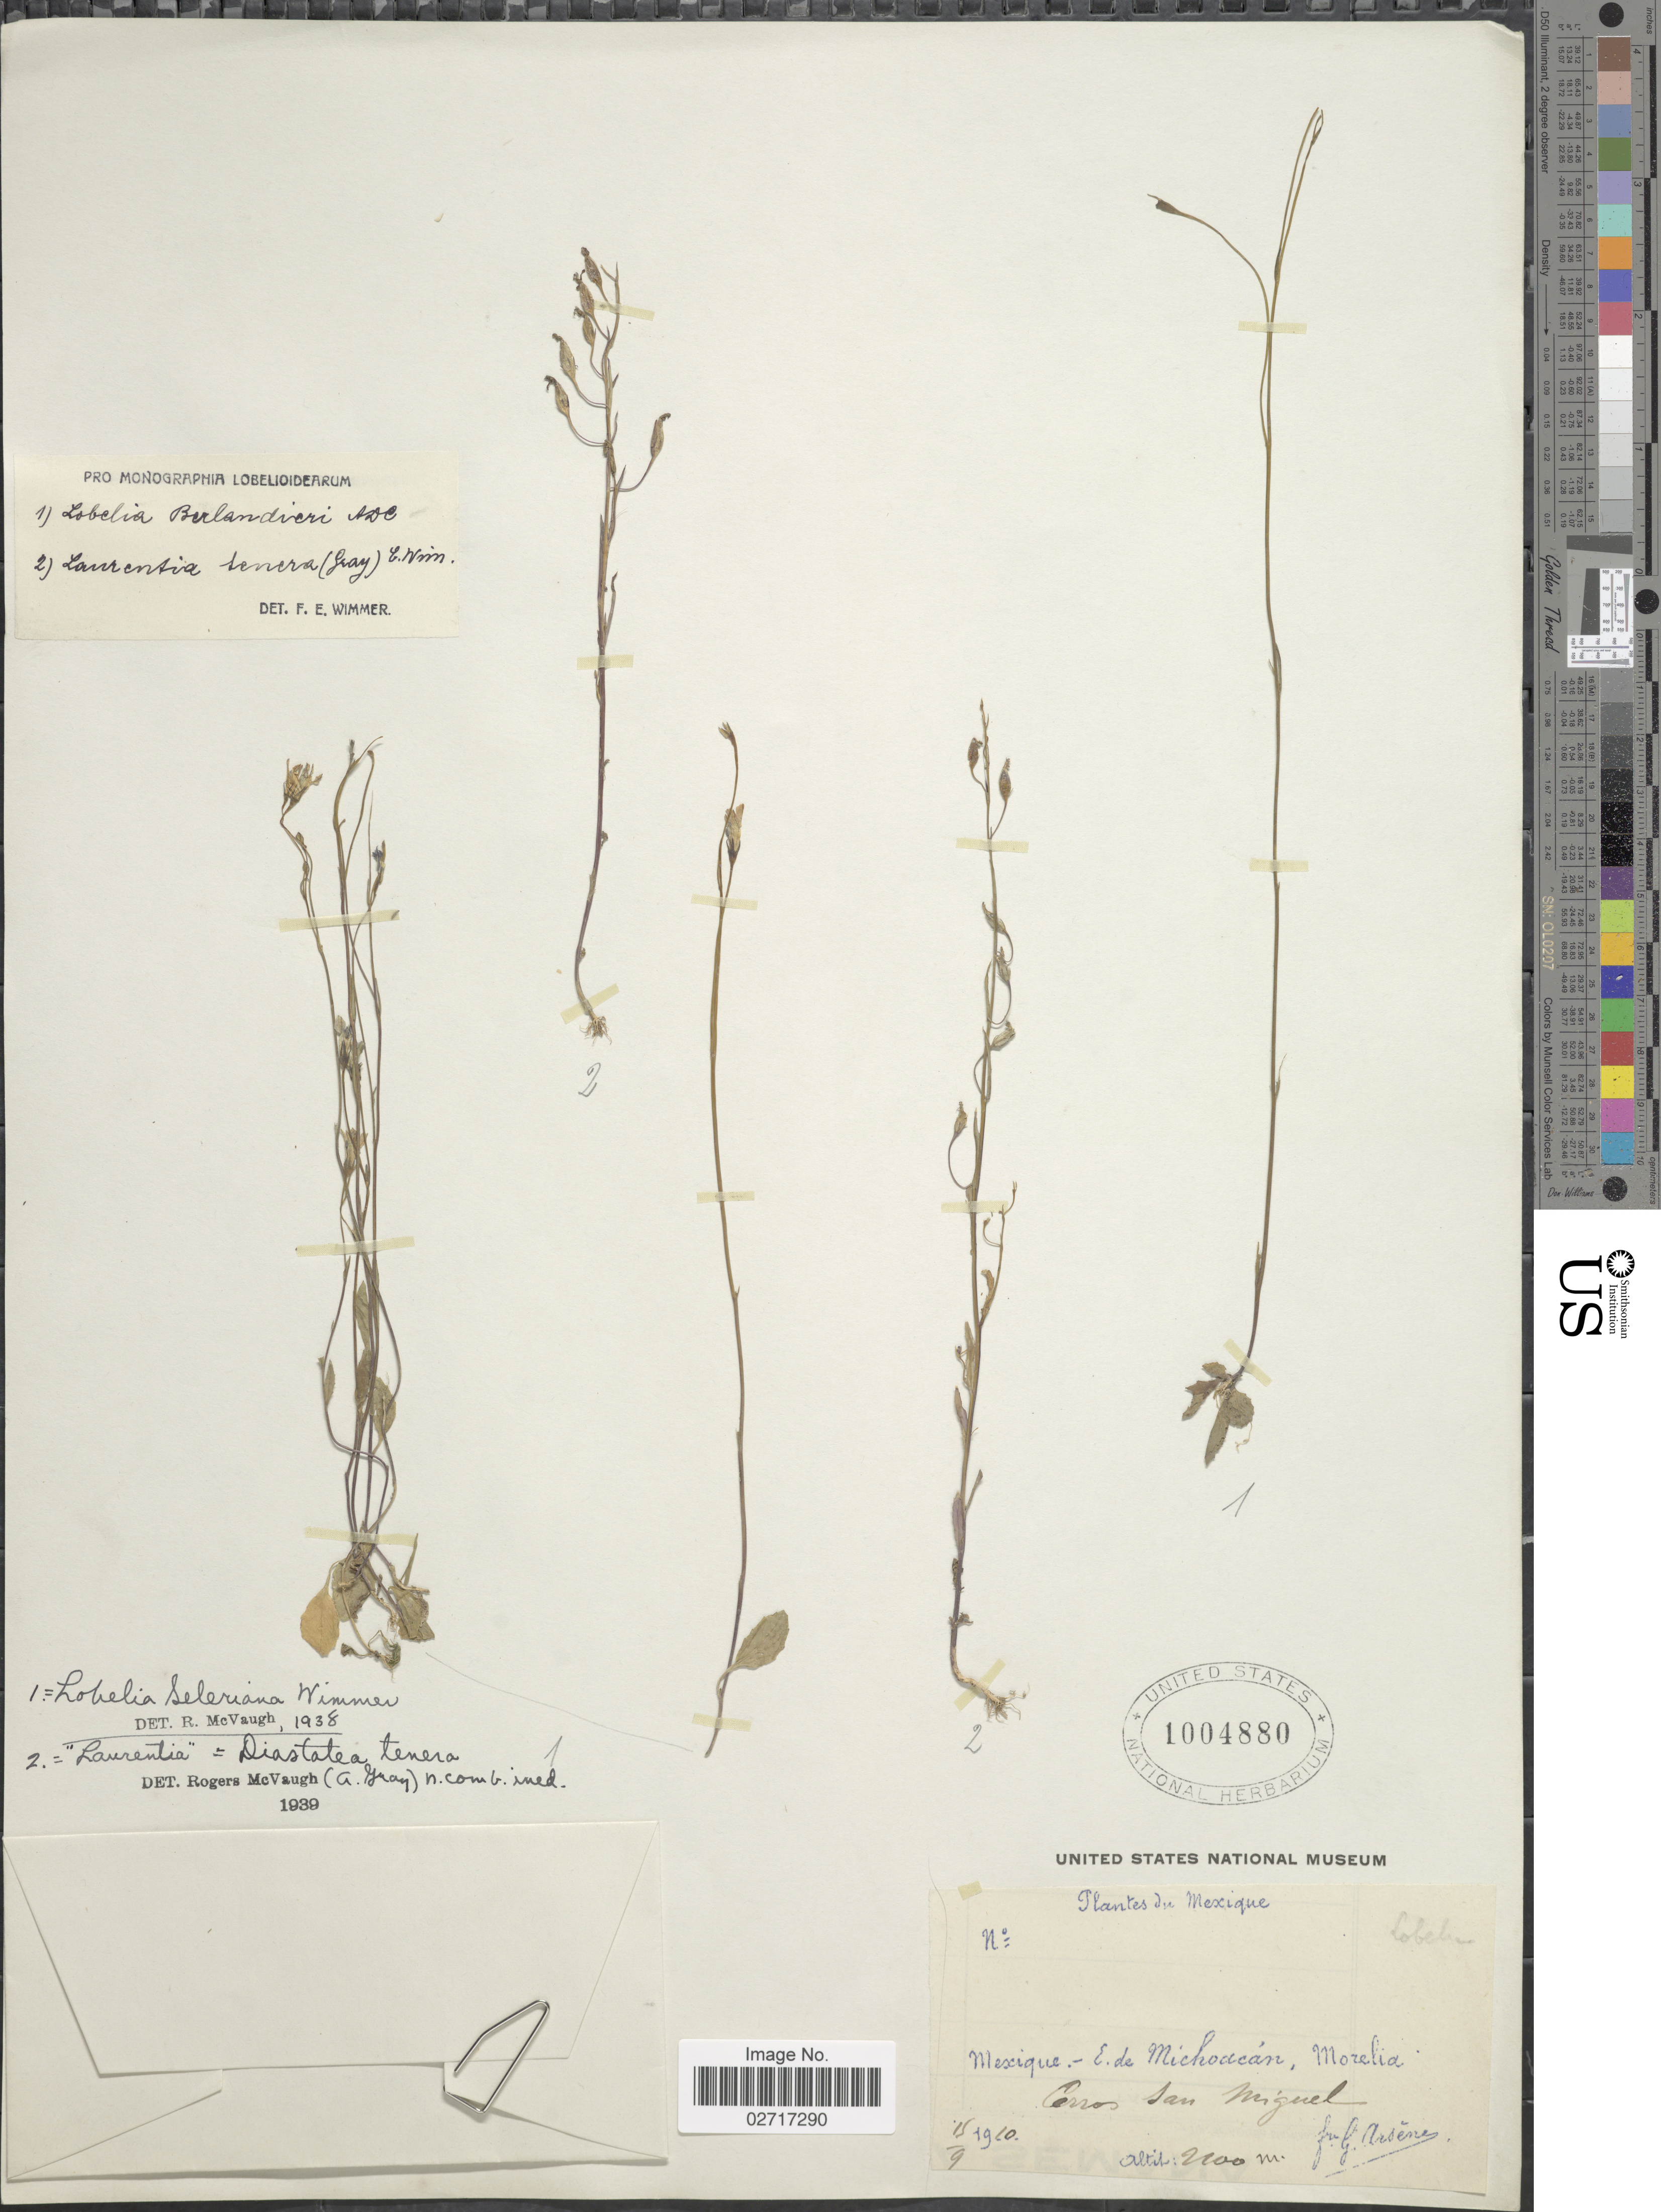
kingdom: Plantae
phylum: Tracheophyta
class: Magnoliopsida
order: Asterales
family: Campanulaceae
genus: Diastatea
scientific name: Diastatea tenera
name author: (A. Gray) McVaugh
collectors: Bro. G. Arsène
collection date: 1910-09-15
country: Mexico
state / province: Michoacán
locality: E. de Michoacán, Morelia. Cerros San Miguel.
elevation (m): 2200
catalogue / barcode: US 1004880